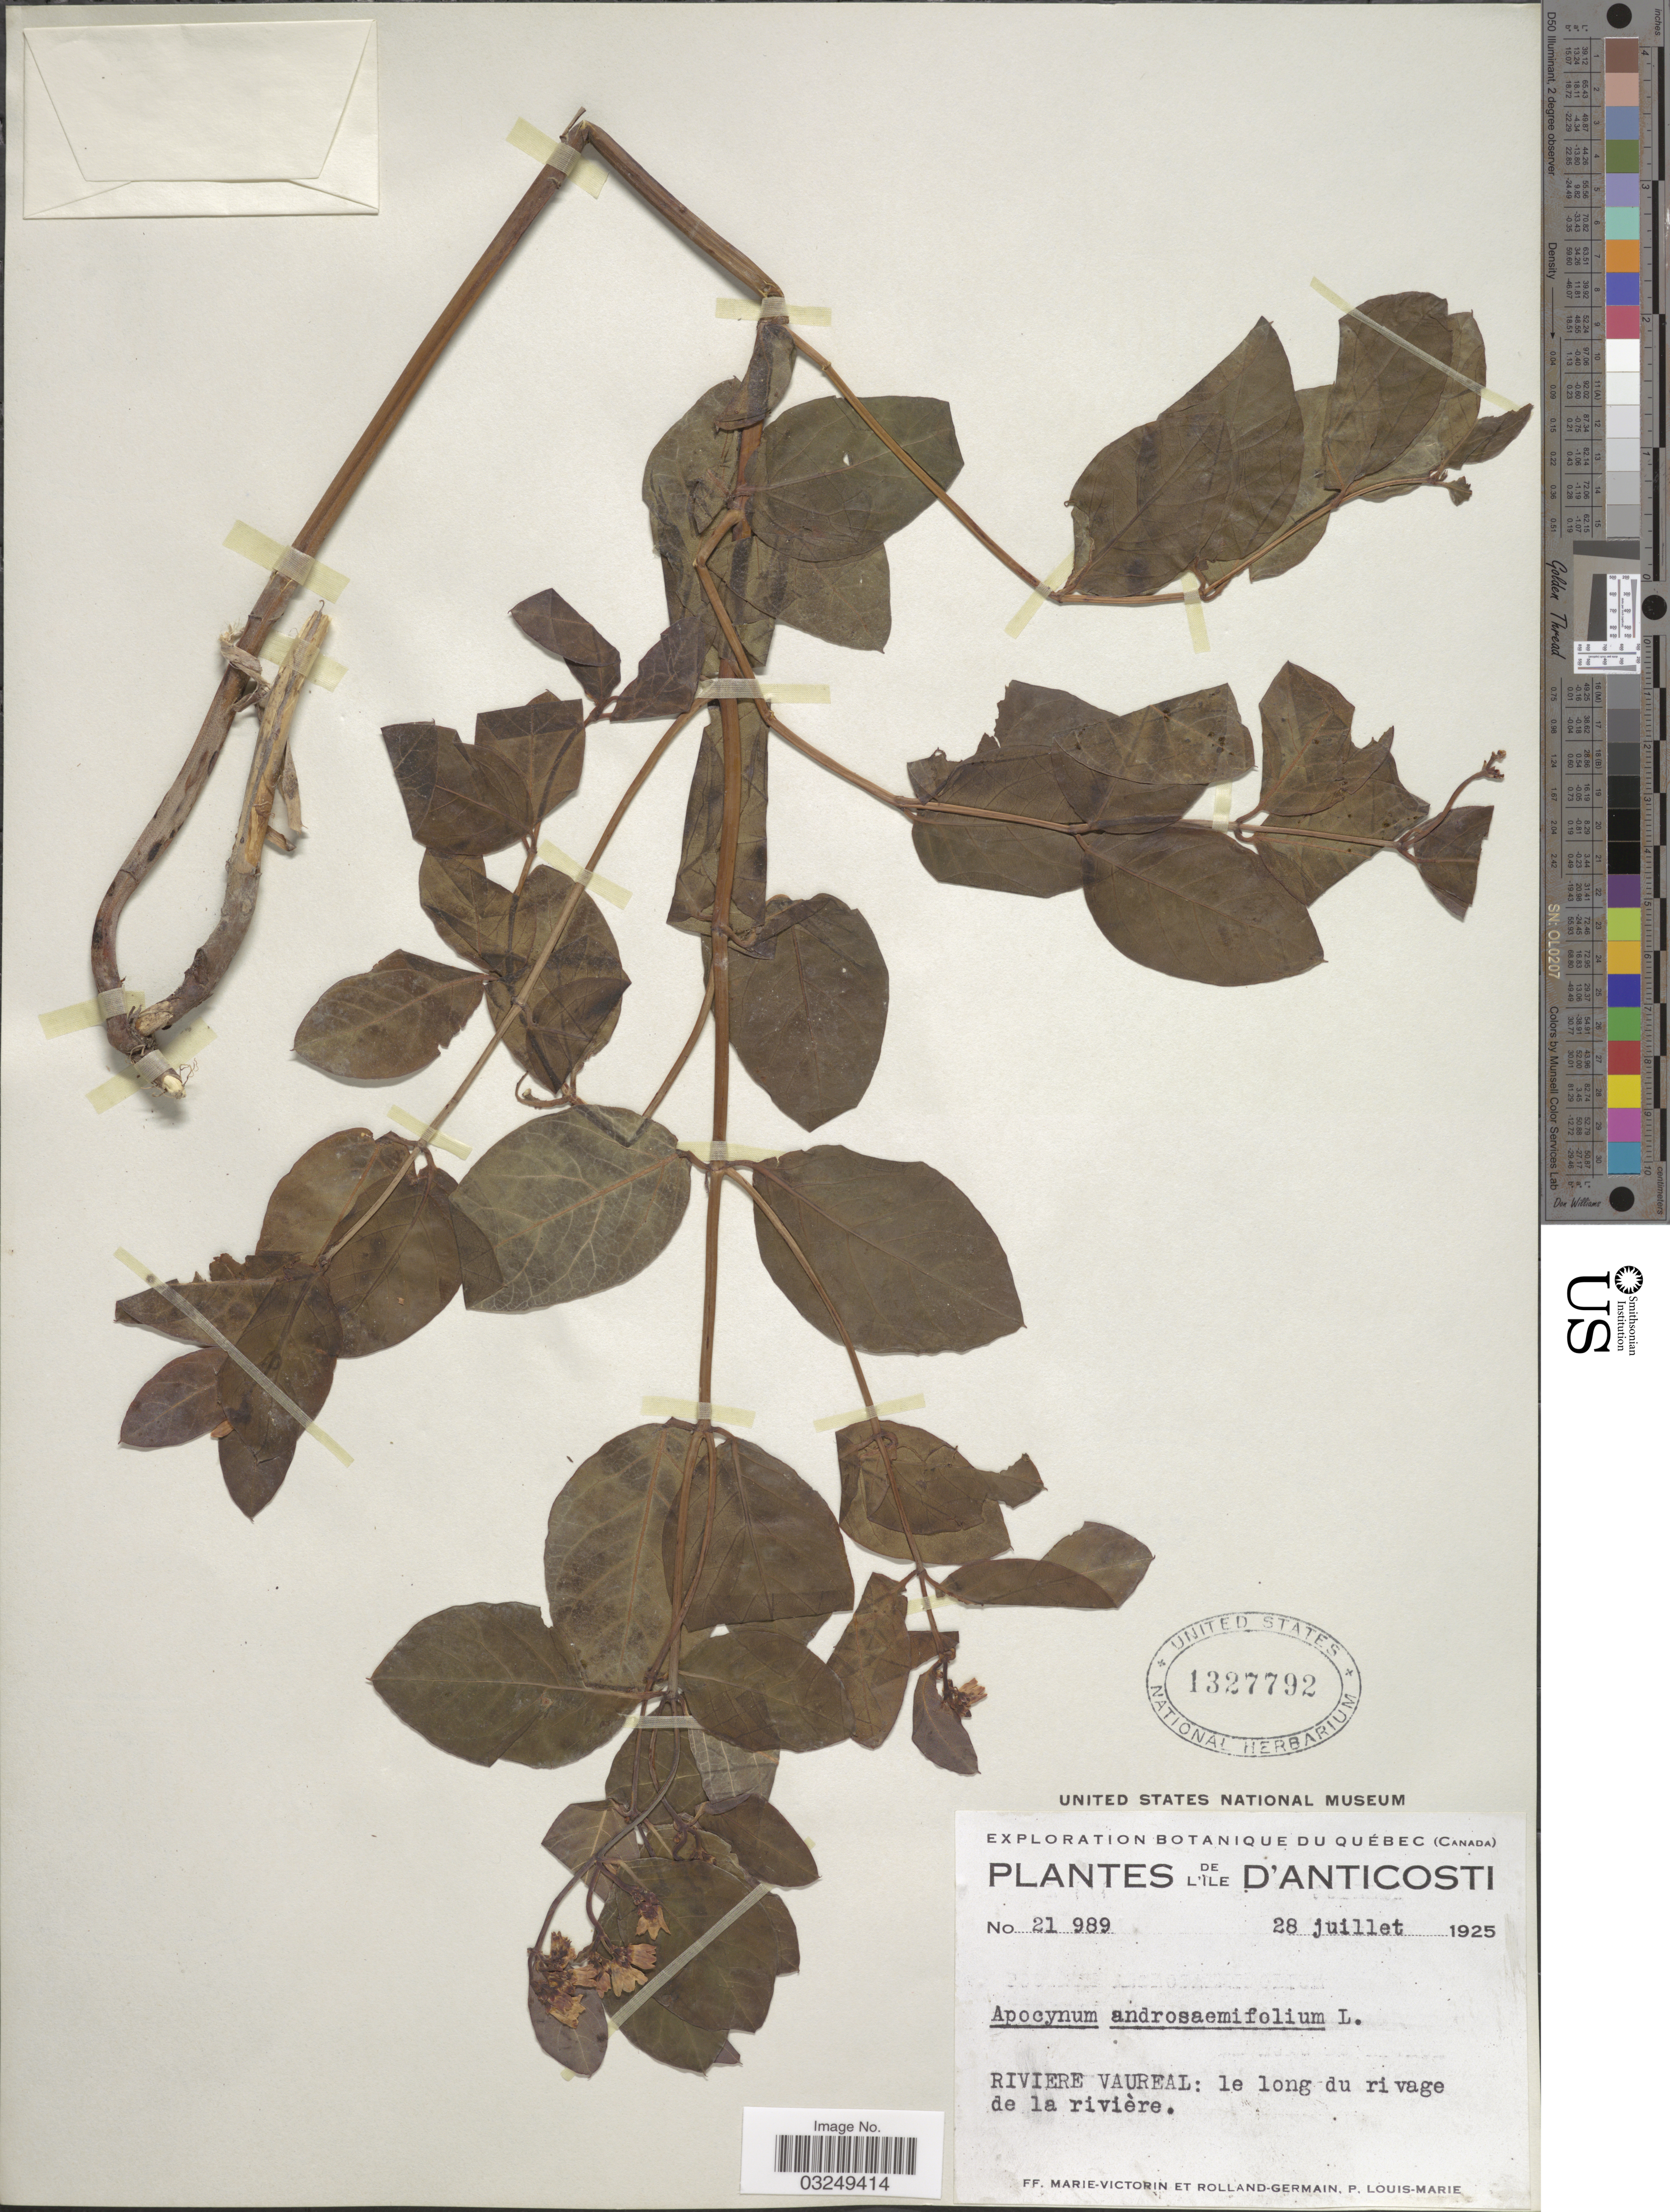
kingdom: Plantae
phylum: Tracheophyta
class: Magnoliopsida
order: Gentianales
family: Apocynaceae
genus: Apocynum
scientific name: Apocynum androsaemifolium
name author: L.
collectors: F. Marie-Victorin, Rolland-Germain & L.-M. LaLonde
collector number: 21989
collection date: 1925-07-28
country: Canada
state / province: Quebec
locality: L'Ile D'Anticosti. Riviere Vaureal: le long du rivage de la rivière.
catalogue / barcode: US 1327792